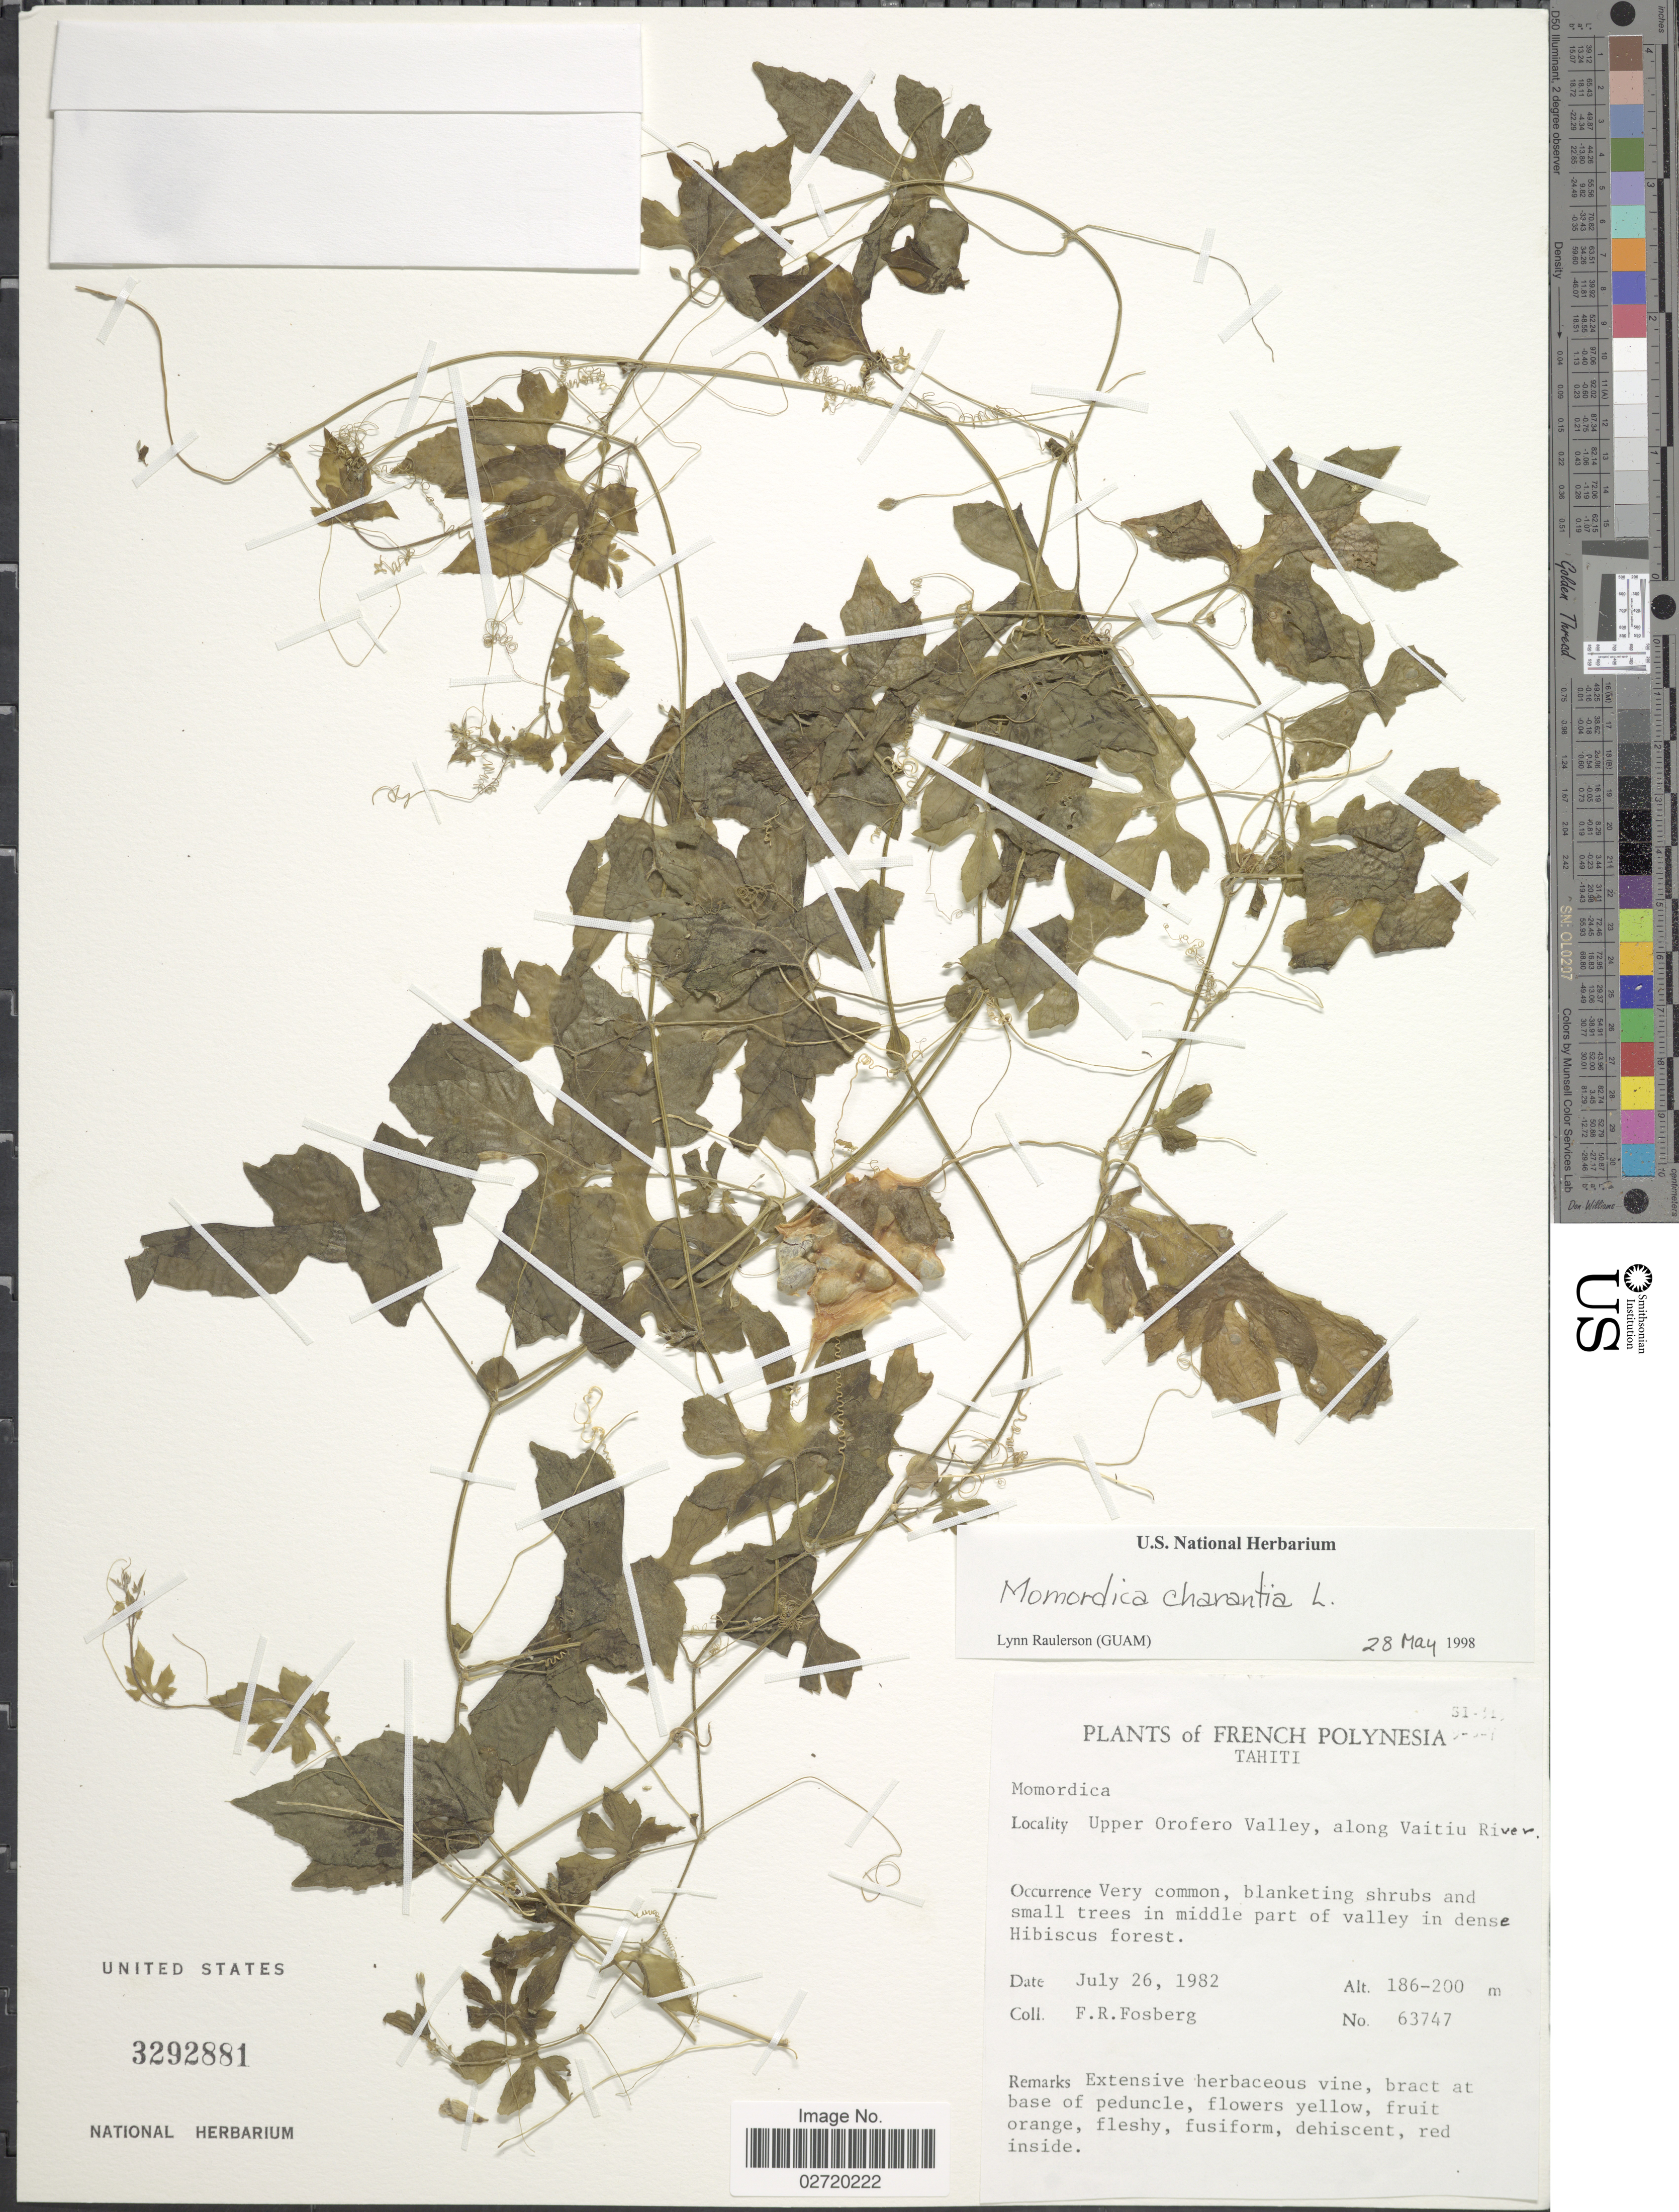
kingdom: Plantae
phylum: Tracheophyta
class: Magnoliopsida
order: Cucurbitales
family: Cucurbitaceae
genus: Momordica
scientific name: Momordica charantia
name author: L.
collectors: F. R. Fosberg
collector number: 63747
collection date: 1982-07-26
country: French Polynesia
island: Tahiti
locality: Tahiti, Upper Orofero Valley, along Vaitiu River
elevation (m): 186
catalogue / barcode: US 3292881